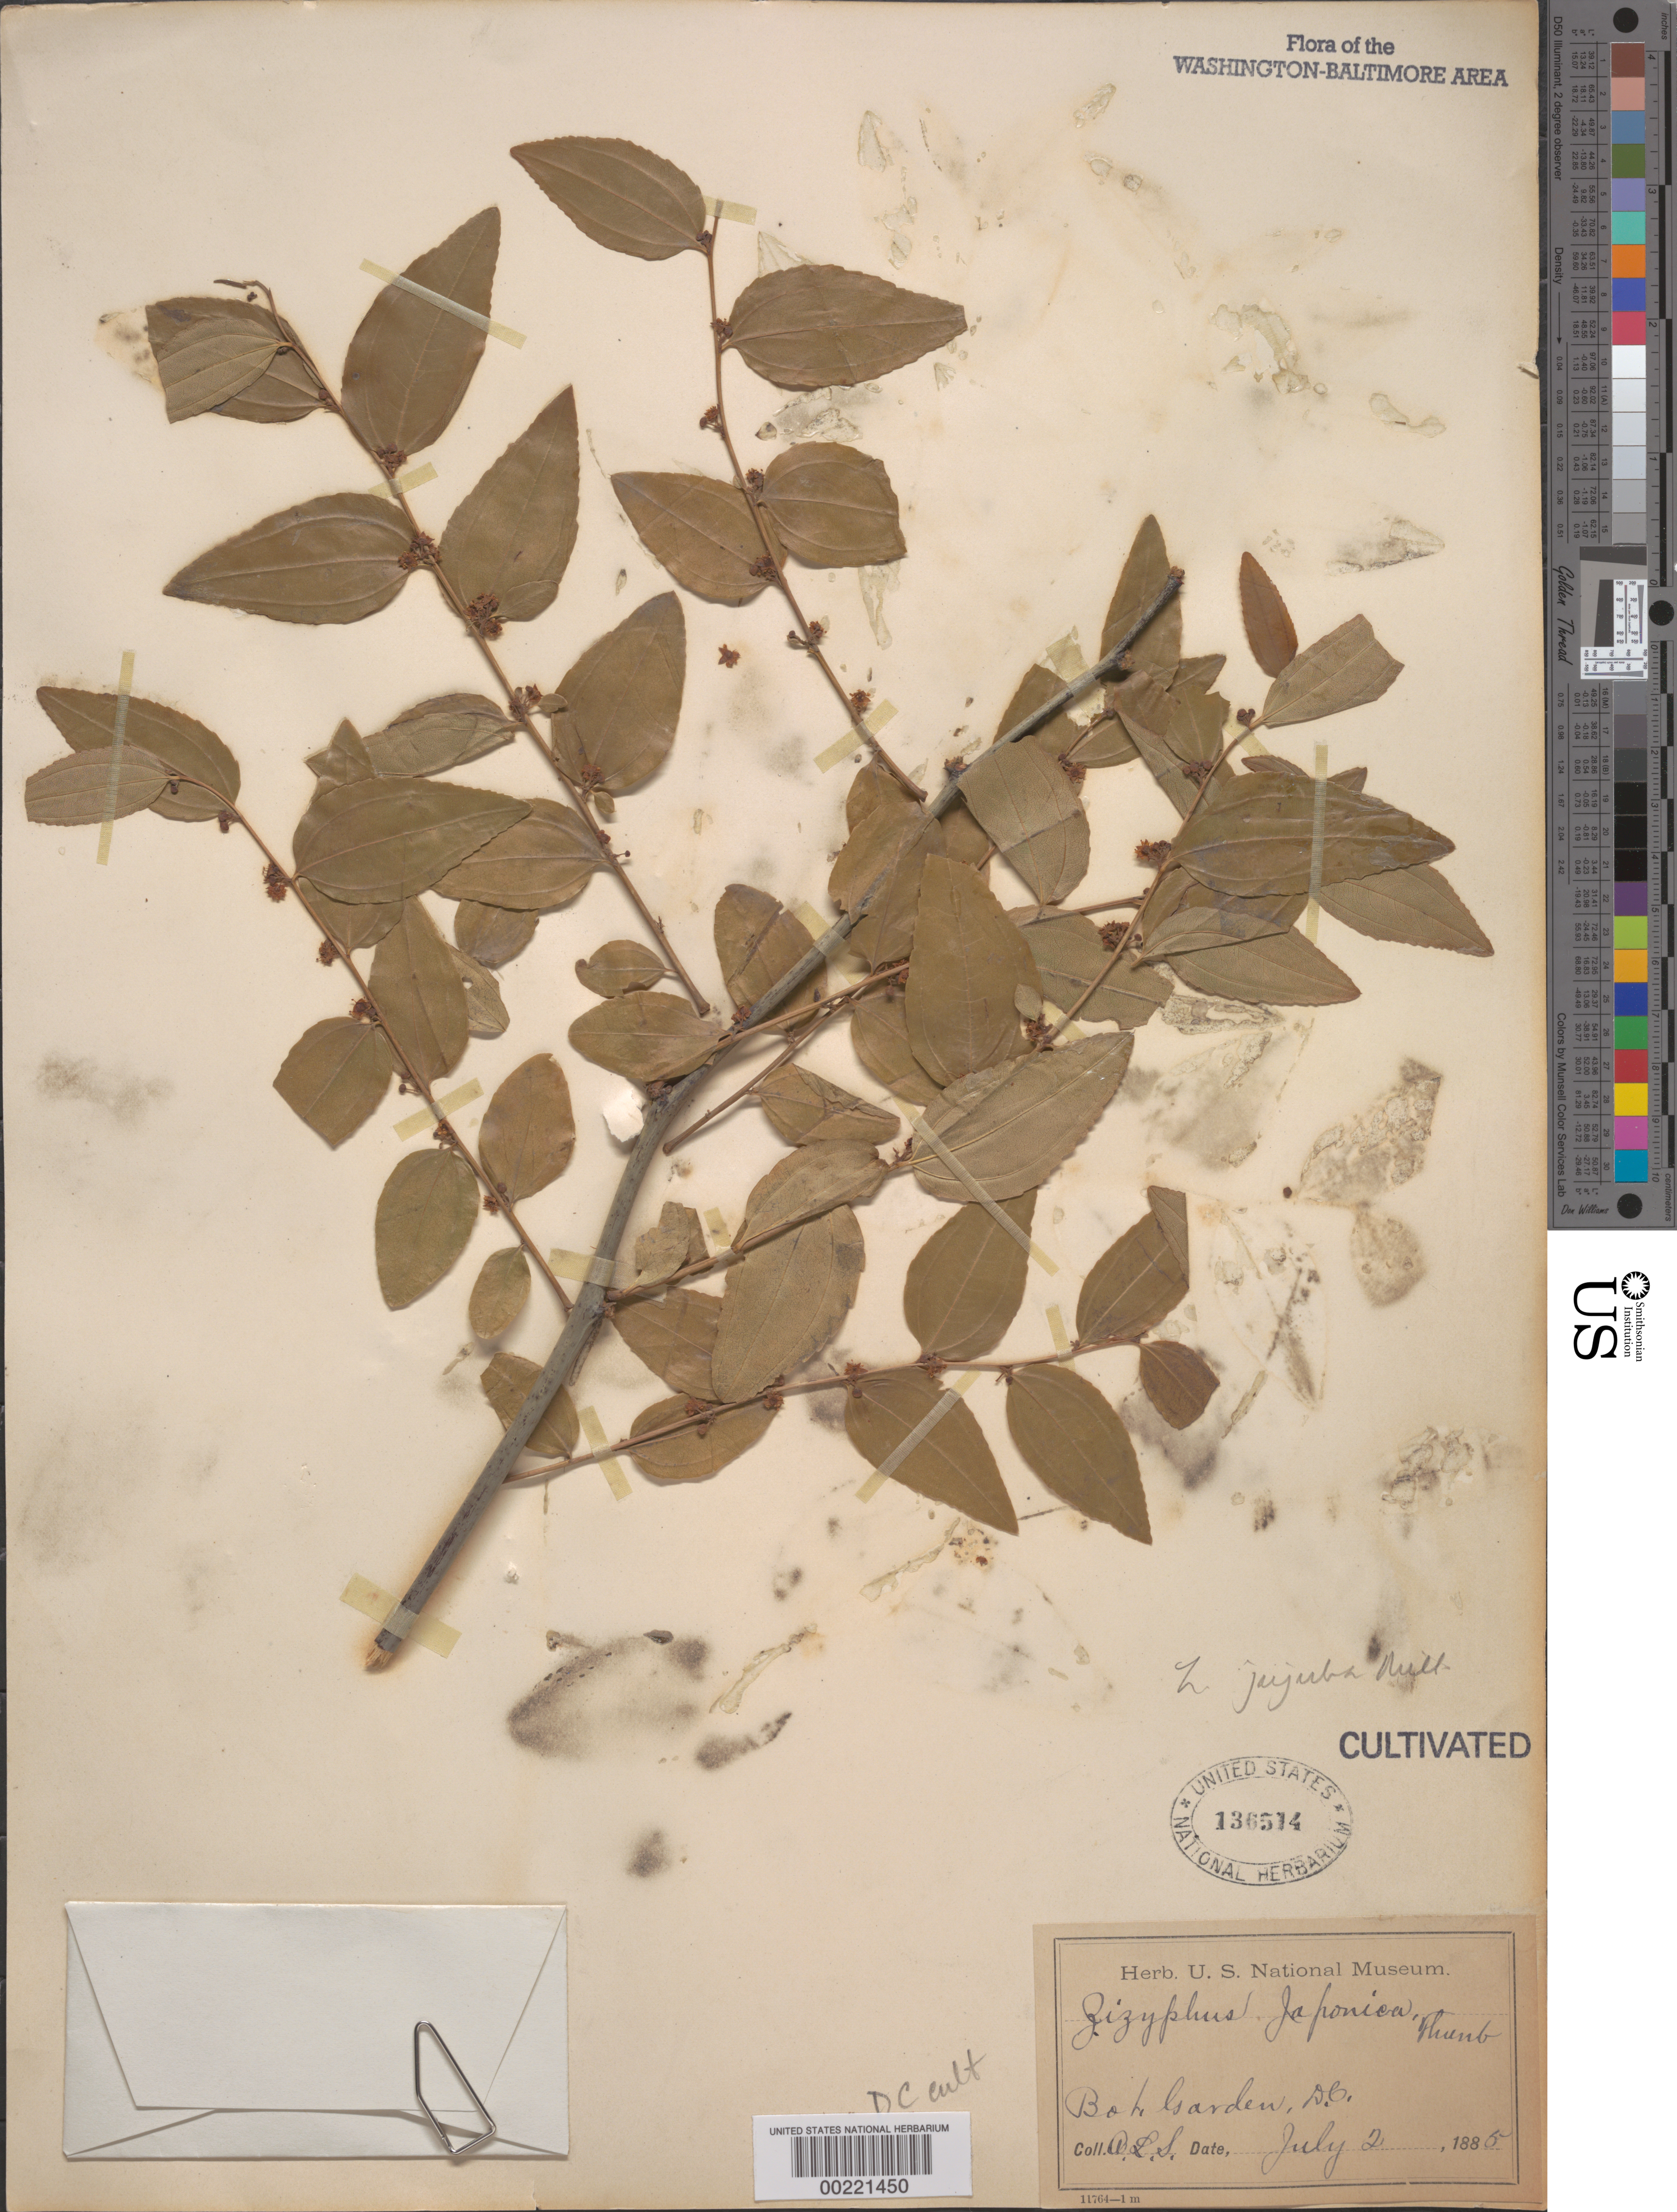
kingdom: Plantae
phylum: Tracheophyta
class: Magnoliopsida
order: Rosales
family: Rhamnaceae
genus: Ziziphus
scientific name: Ziziphus jujuba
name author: Mill.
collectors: A. L. Schott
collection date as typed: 02 Jul 1885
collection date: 1885-07-02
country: United States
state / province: District of Columbia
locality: Botanical Gardens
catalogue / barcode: US 136514